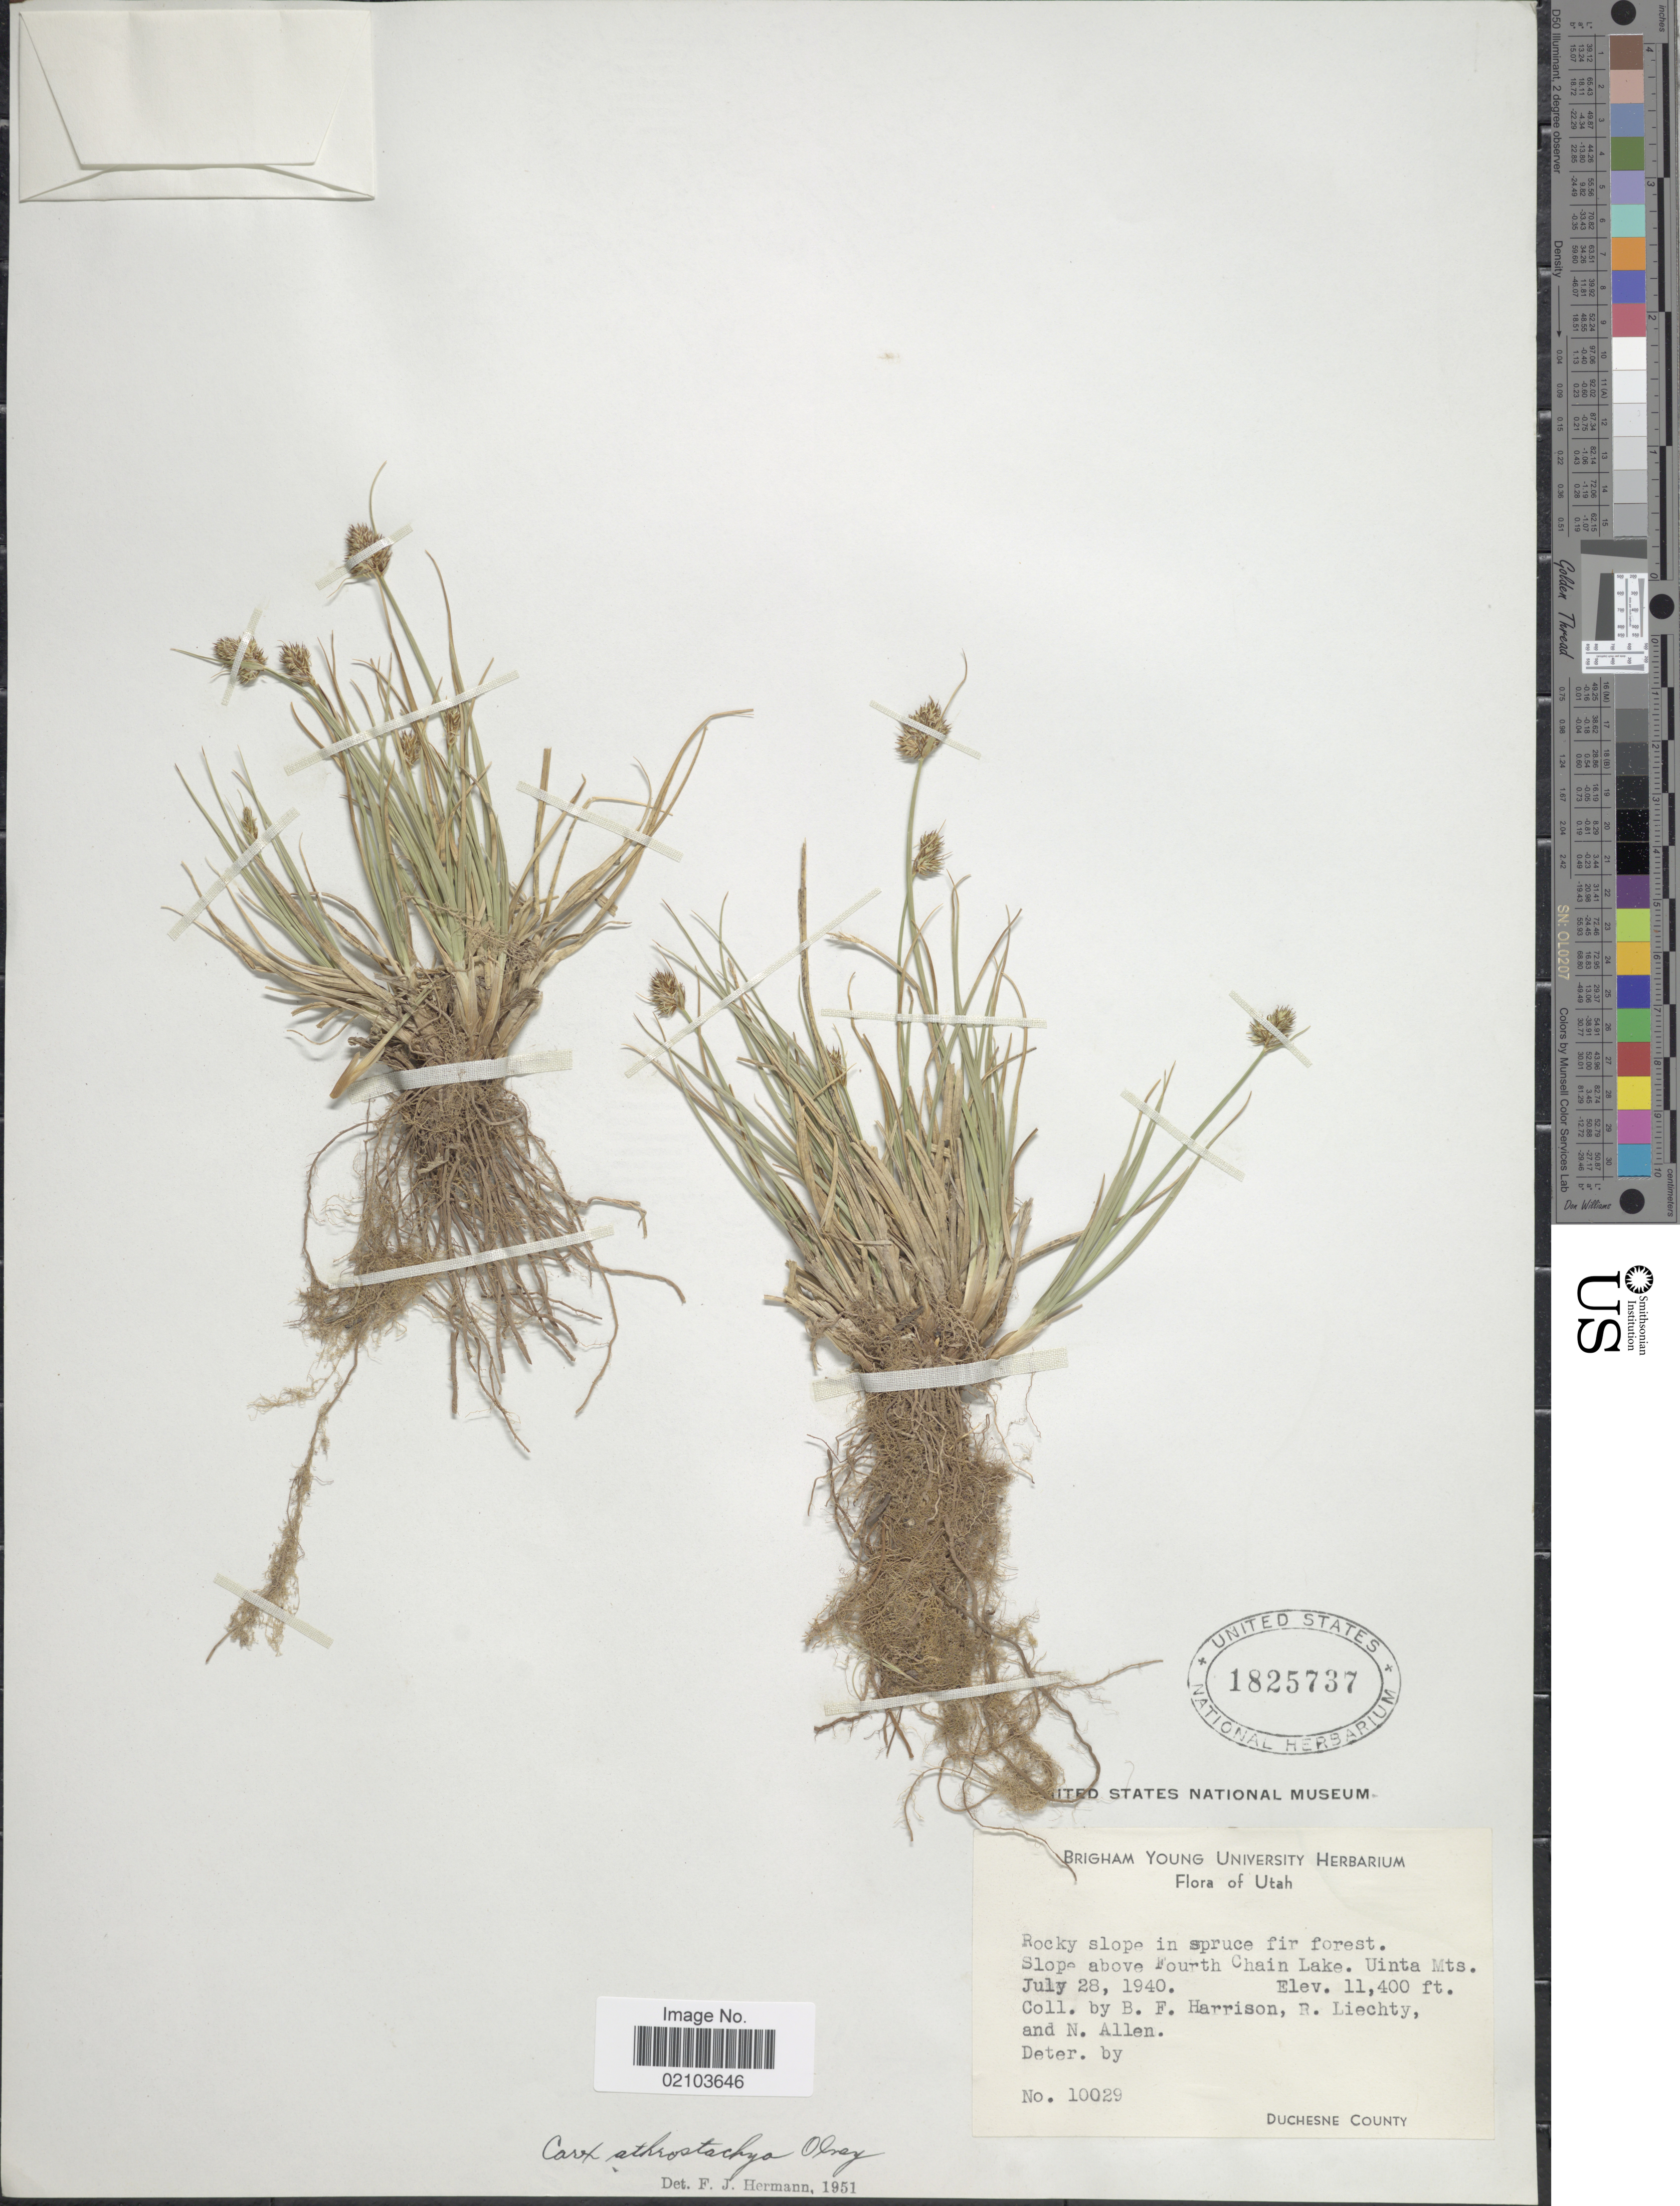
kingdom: Plantae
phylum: Tracheophyta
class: Liliopsida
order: Poales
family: Cyperaceae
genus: Carex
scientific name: Carex athrostachya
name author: Olney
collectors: B. F. Harrison, R. Liechty & N. Allen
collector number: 10029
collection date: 1940-07-28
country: United States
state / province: Utah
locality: Above Fourth Chain Lake. Uinta Mots. Duchesne County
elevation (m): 3475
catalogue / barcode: US 1825737